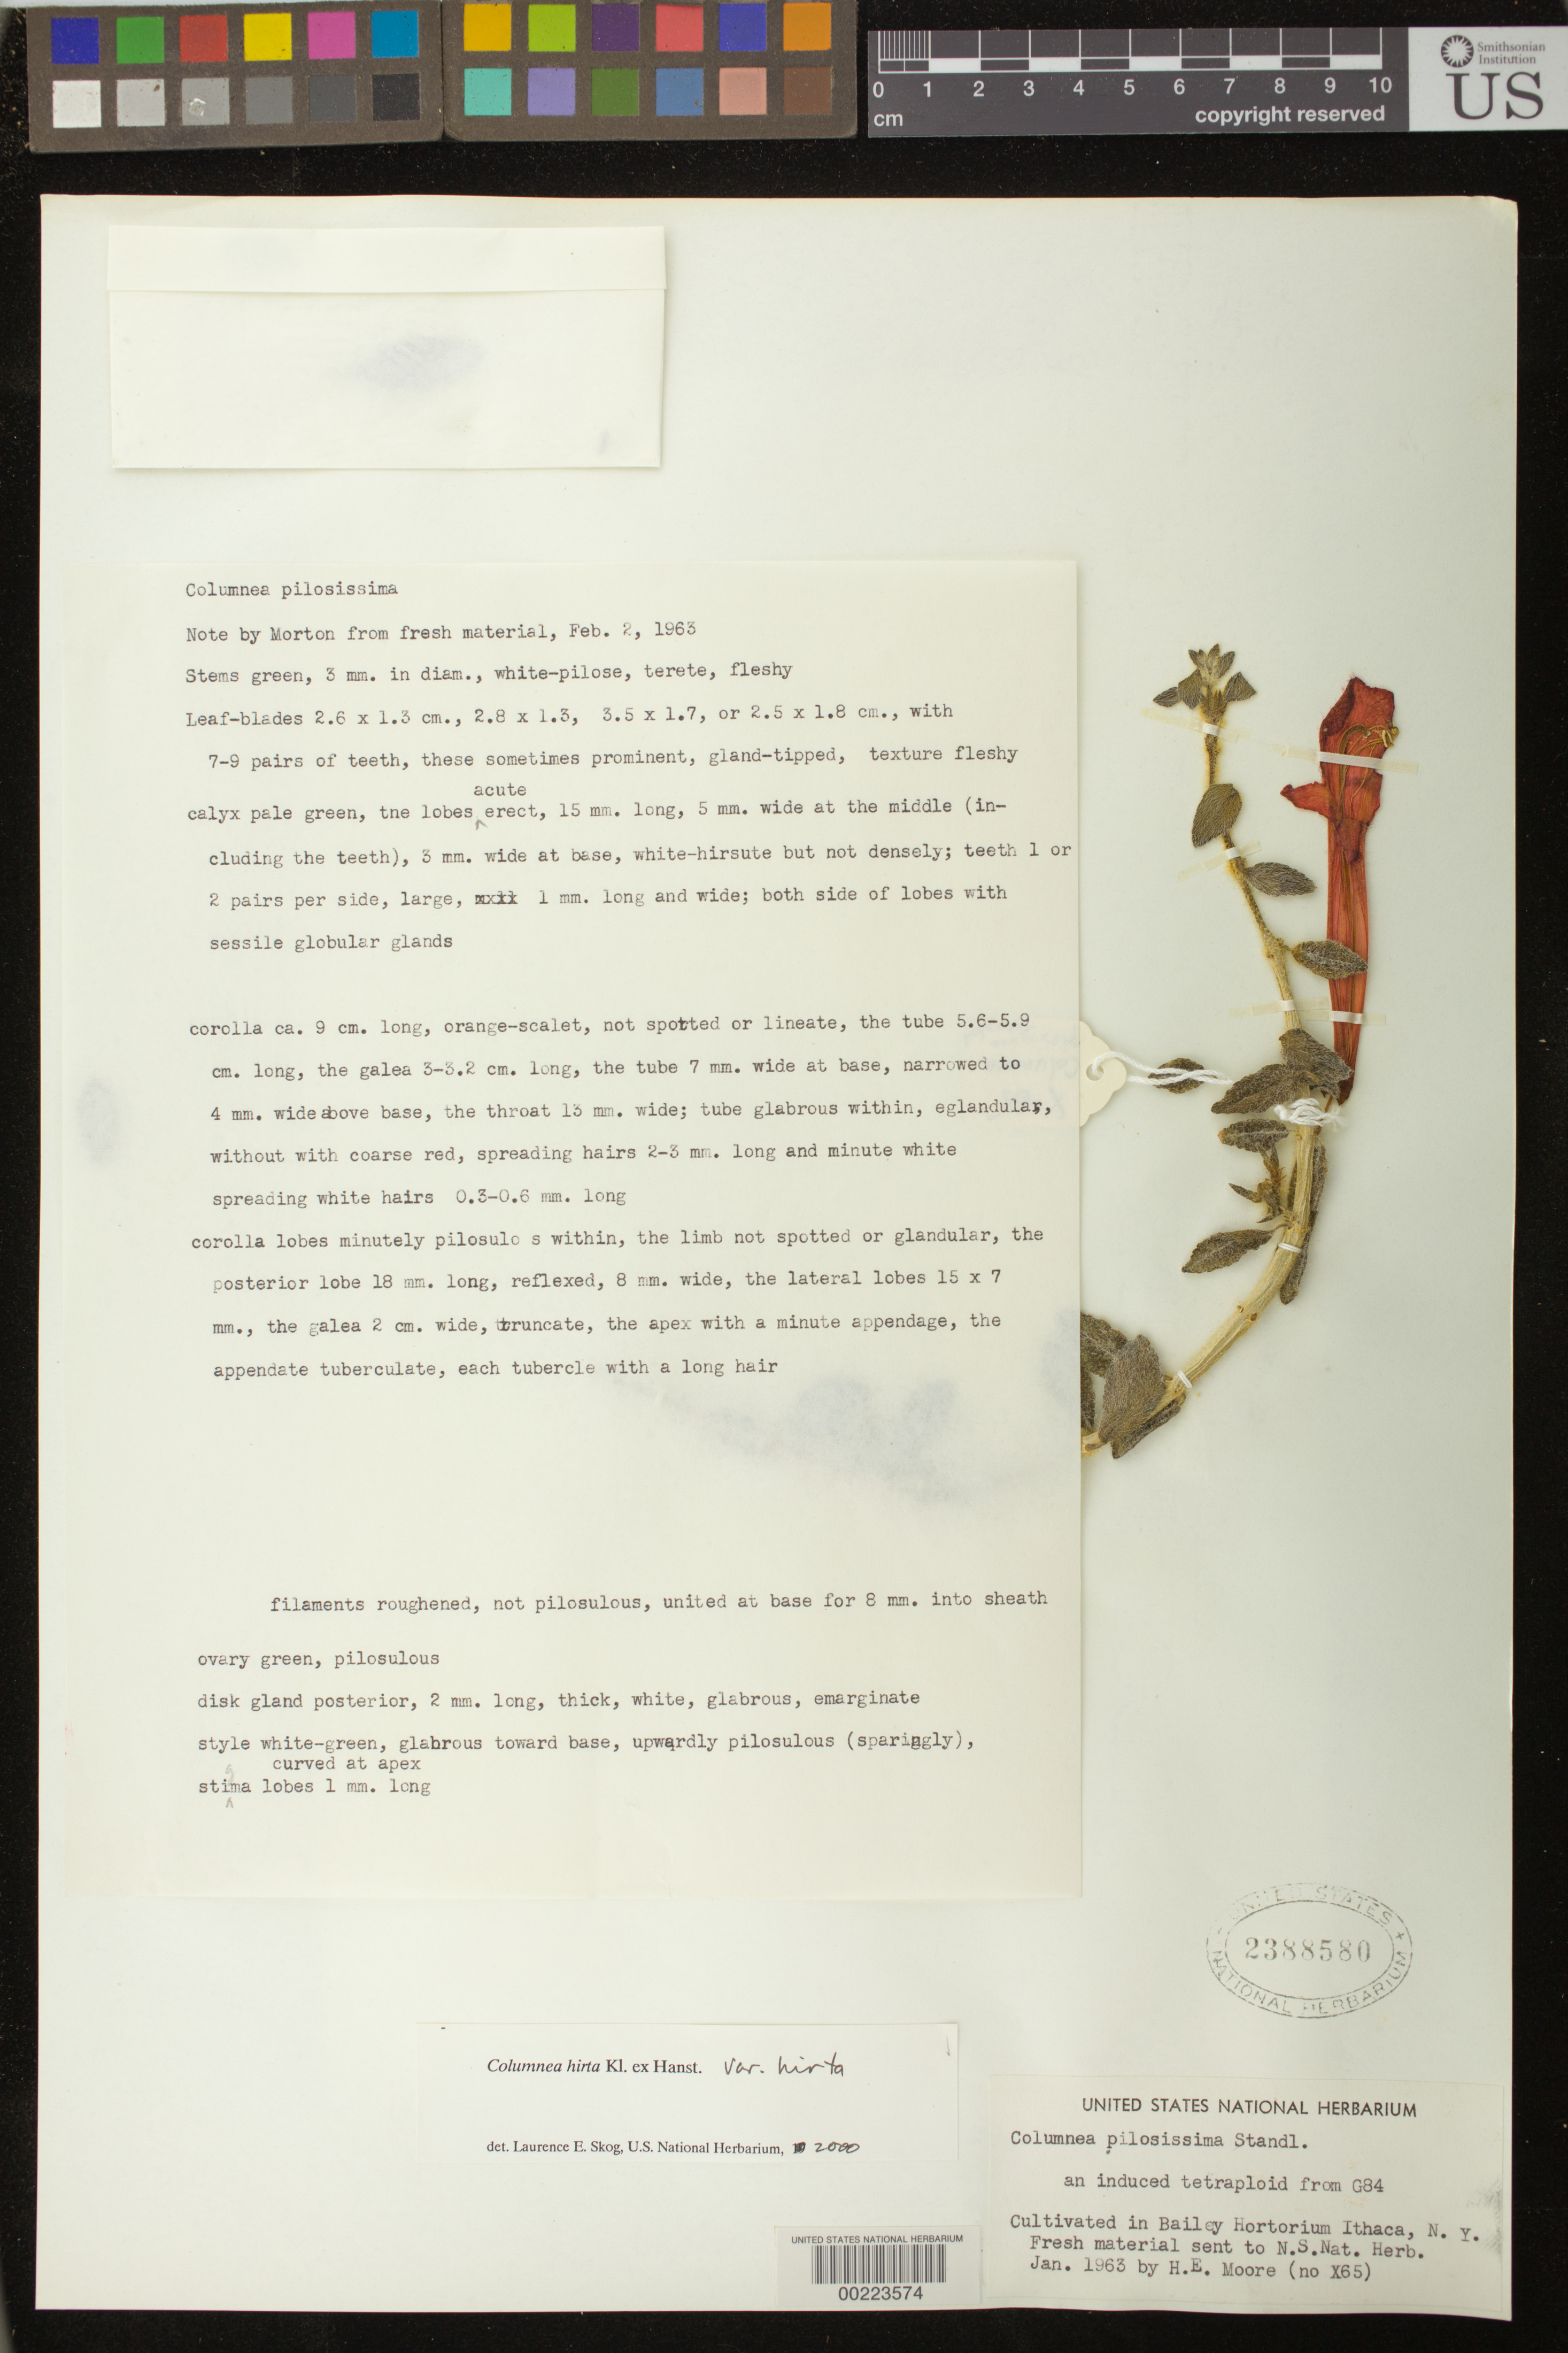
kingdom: Plantae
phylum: Tracheophyta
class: Magnoliopsida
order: Lamiales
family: Gesneriaceae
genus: Columnea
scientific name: Columnea hirta var. hirta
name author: Klotzsch & Hanst.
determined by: Skog, Laurence E.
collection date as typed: Jan 1963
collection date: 1963-01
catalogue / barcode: US 2388580